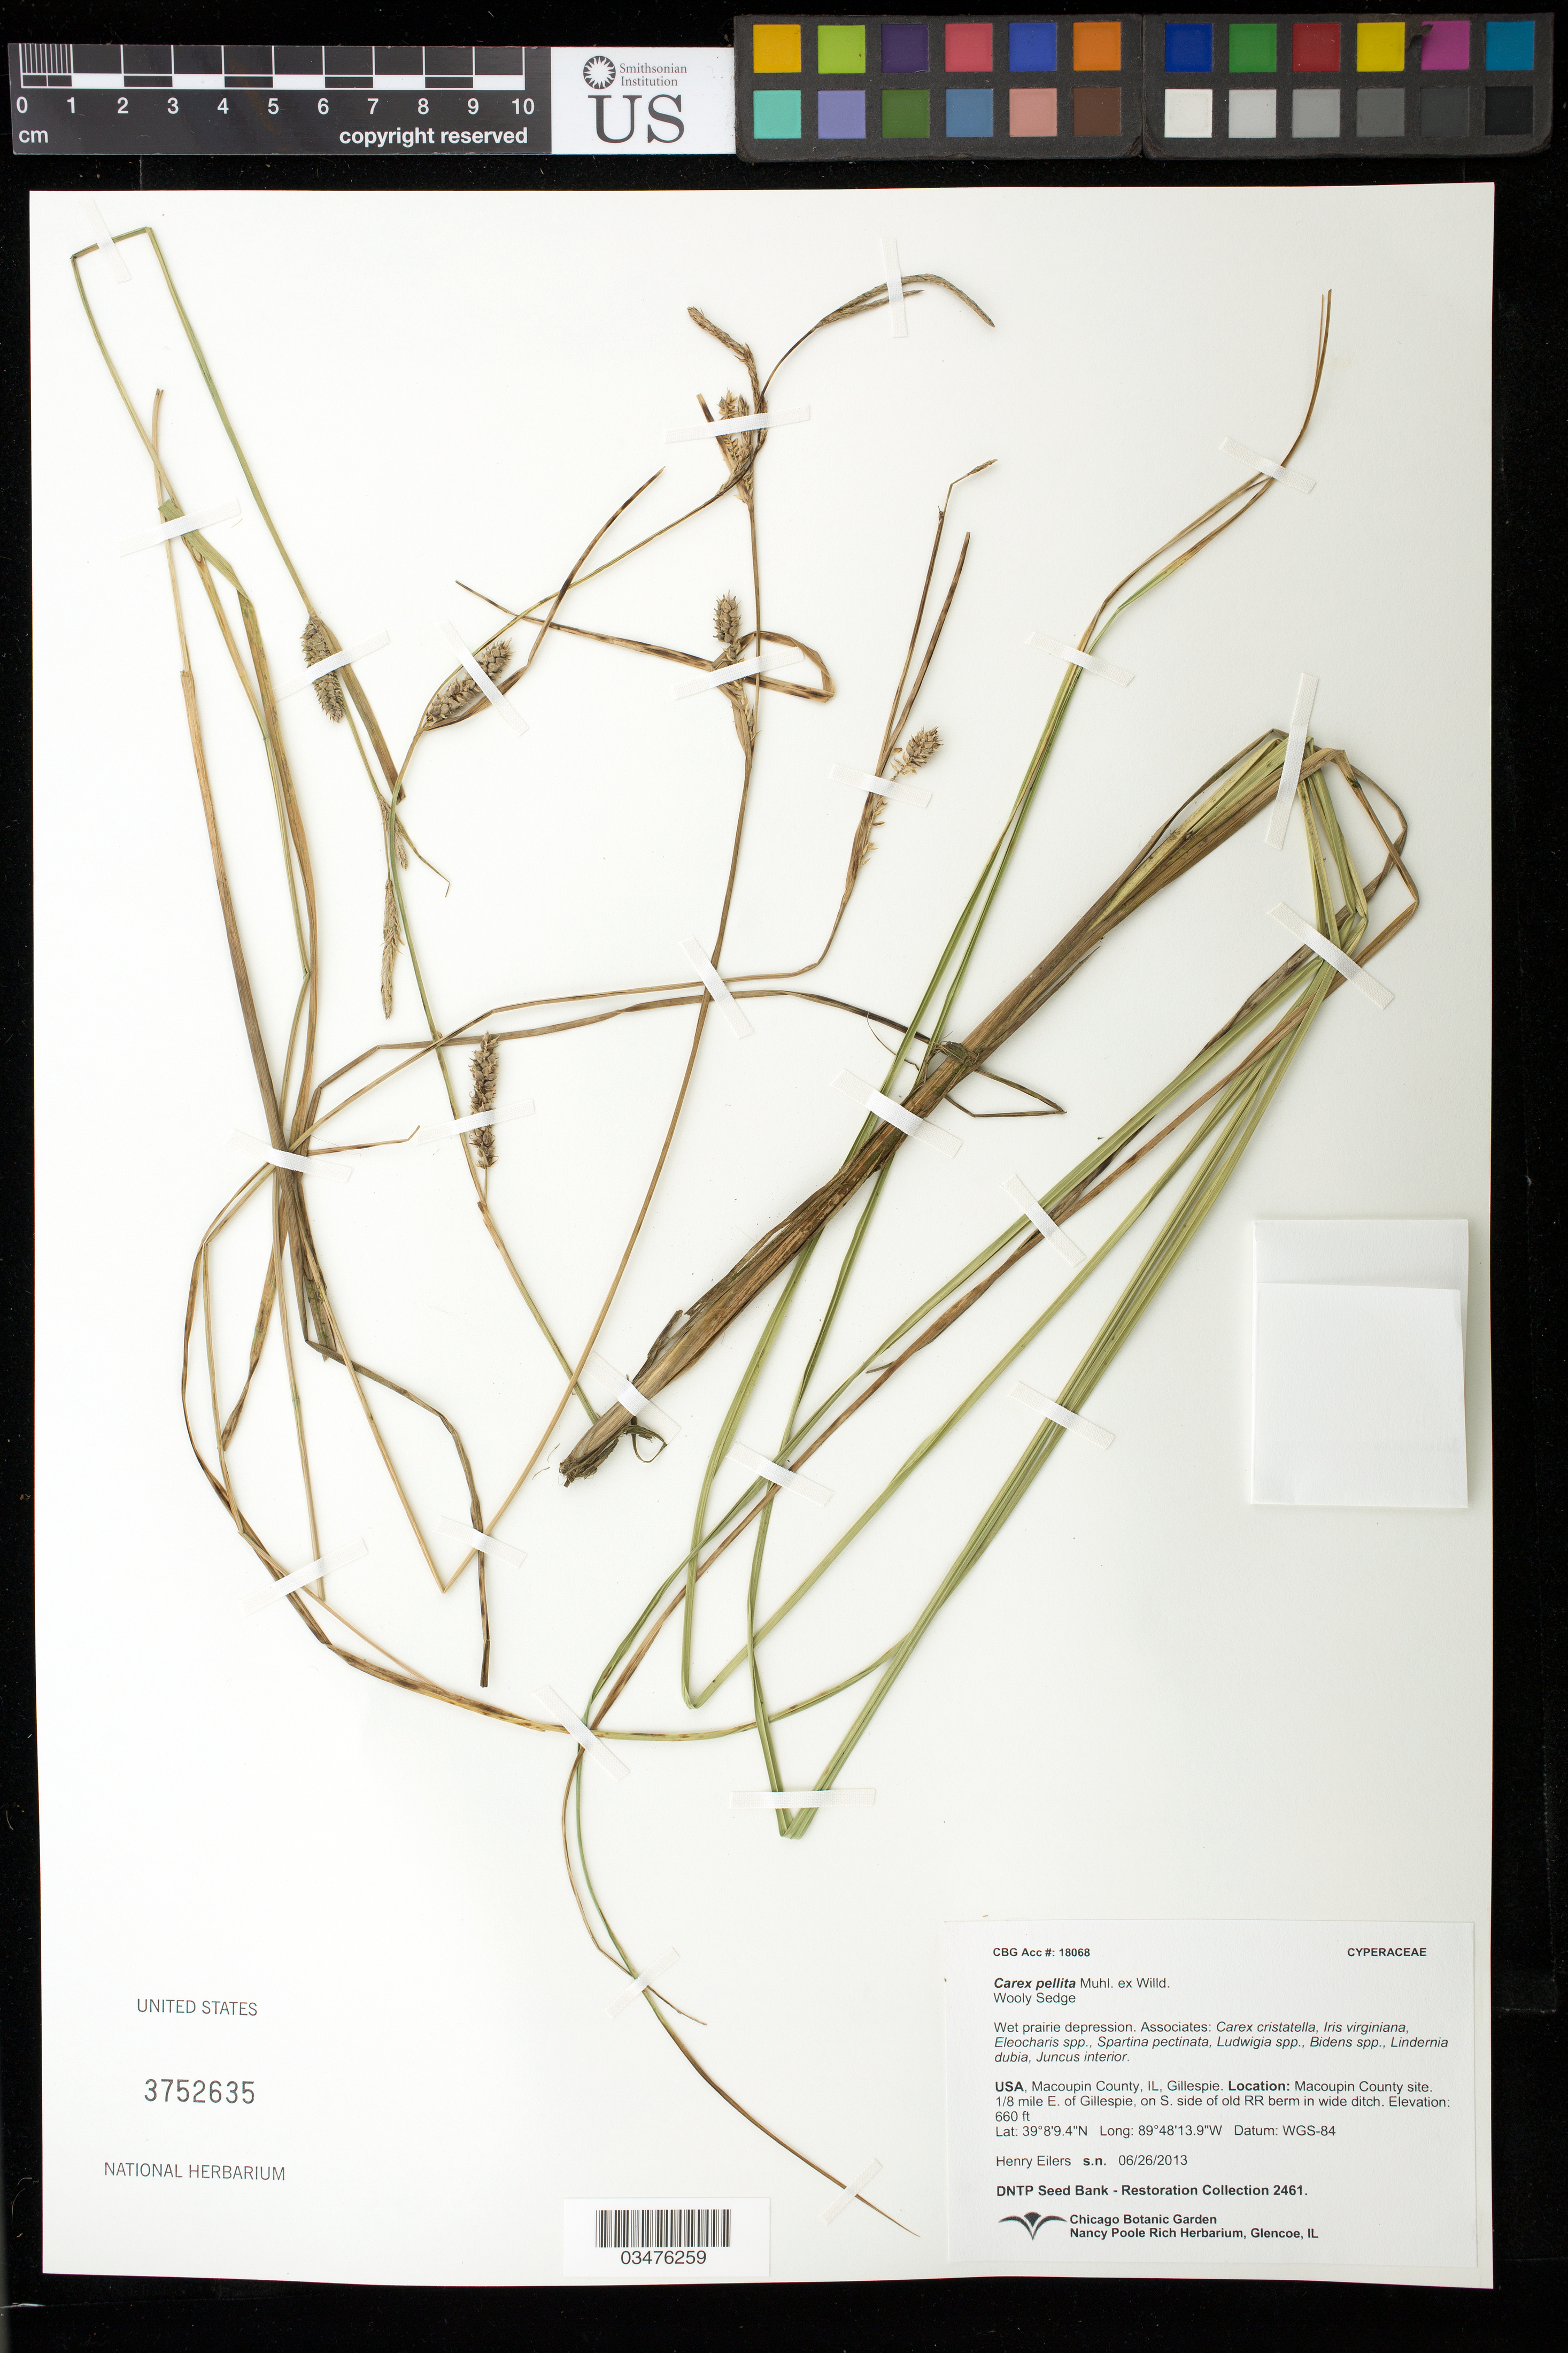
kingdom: Plantae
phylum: Tracheophyta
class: Liliopsida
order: Poales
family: Cyperaceae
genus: Carex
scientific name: Carex pellita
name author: Muhl. ex Willd.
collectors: H. Eilers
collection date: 2013-06-26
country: United States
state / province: Illinois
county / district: Macoupin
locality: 1/8 mi. E of Gillespie, S side of old RR berm in wide ditch.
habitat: Wet prairie depression. With Carex cristatella, Iris virginiana, Bidens sp., ect.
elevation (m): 201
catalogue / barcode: US 3752635